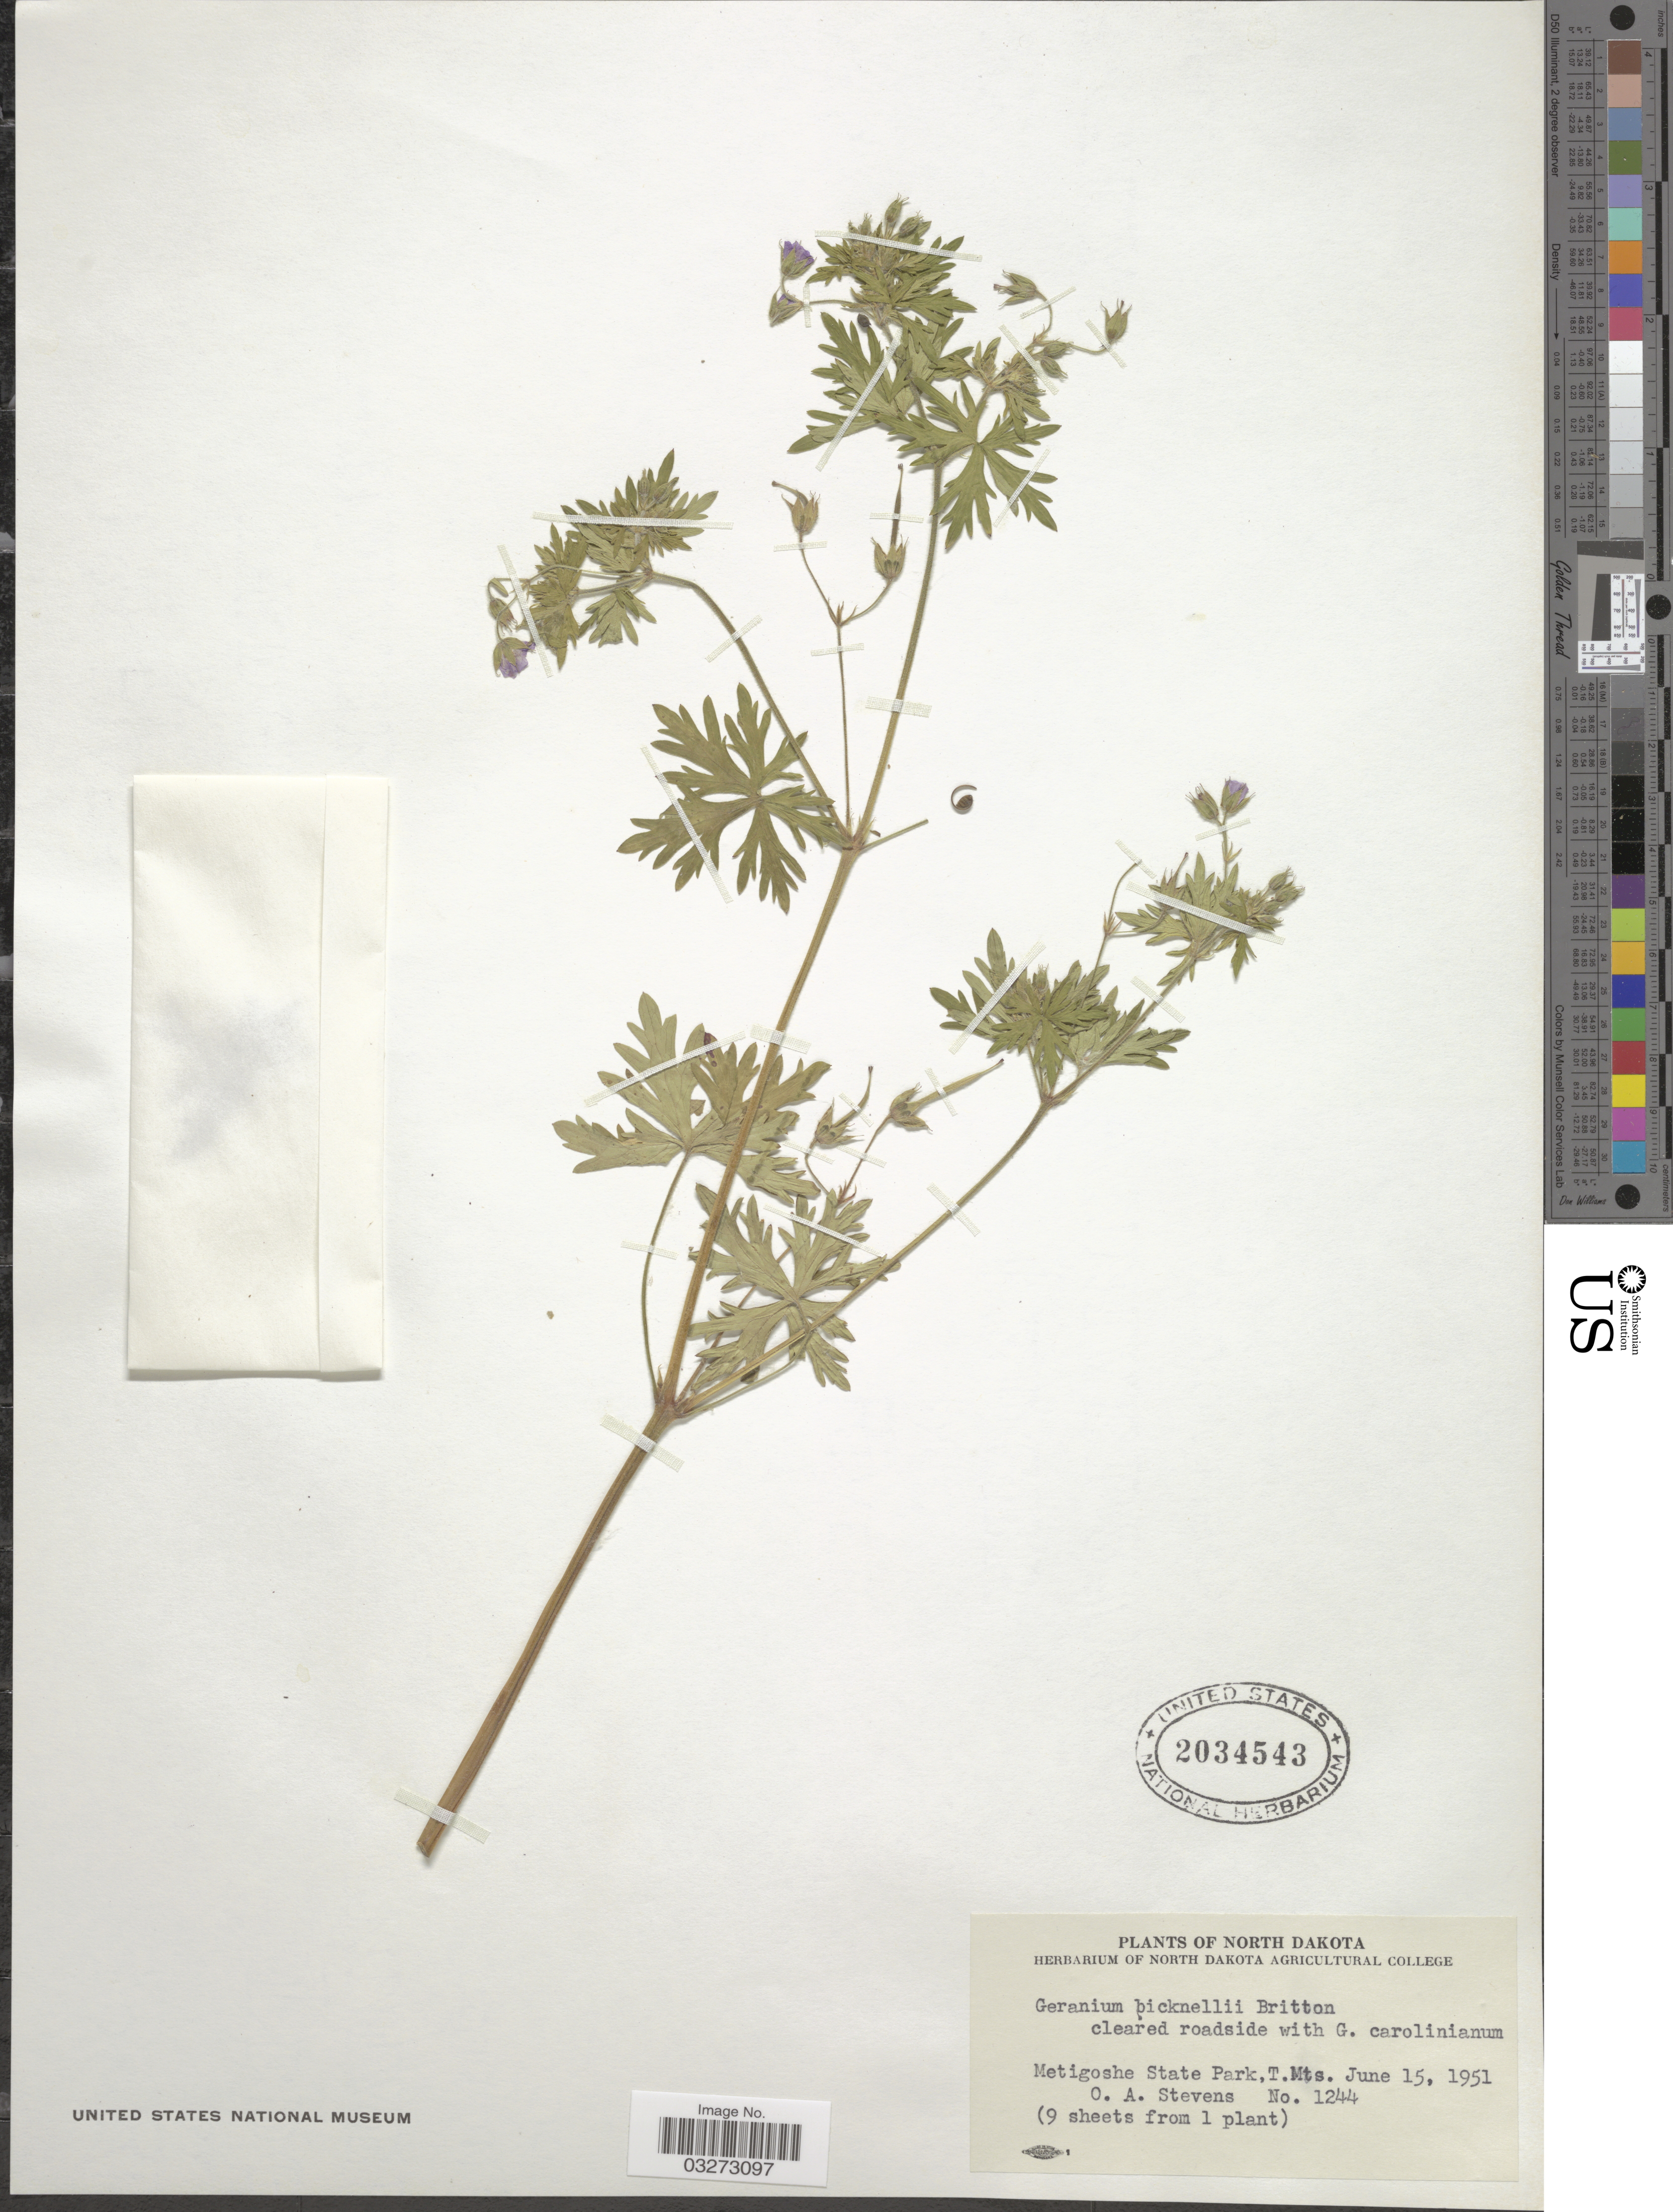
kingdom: Plantae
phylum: Tracheophyta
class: Magnoliopsida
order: Geraniales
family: Geraniaceae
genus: Geranium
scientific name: Geranium bicknellii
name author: Britton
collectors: O. A. Stevens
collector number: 1244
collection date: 1951-06-15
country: United States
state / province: North Dakota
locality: Metigoshe State Park, T. Mts.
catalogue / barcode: US 1034543